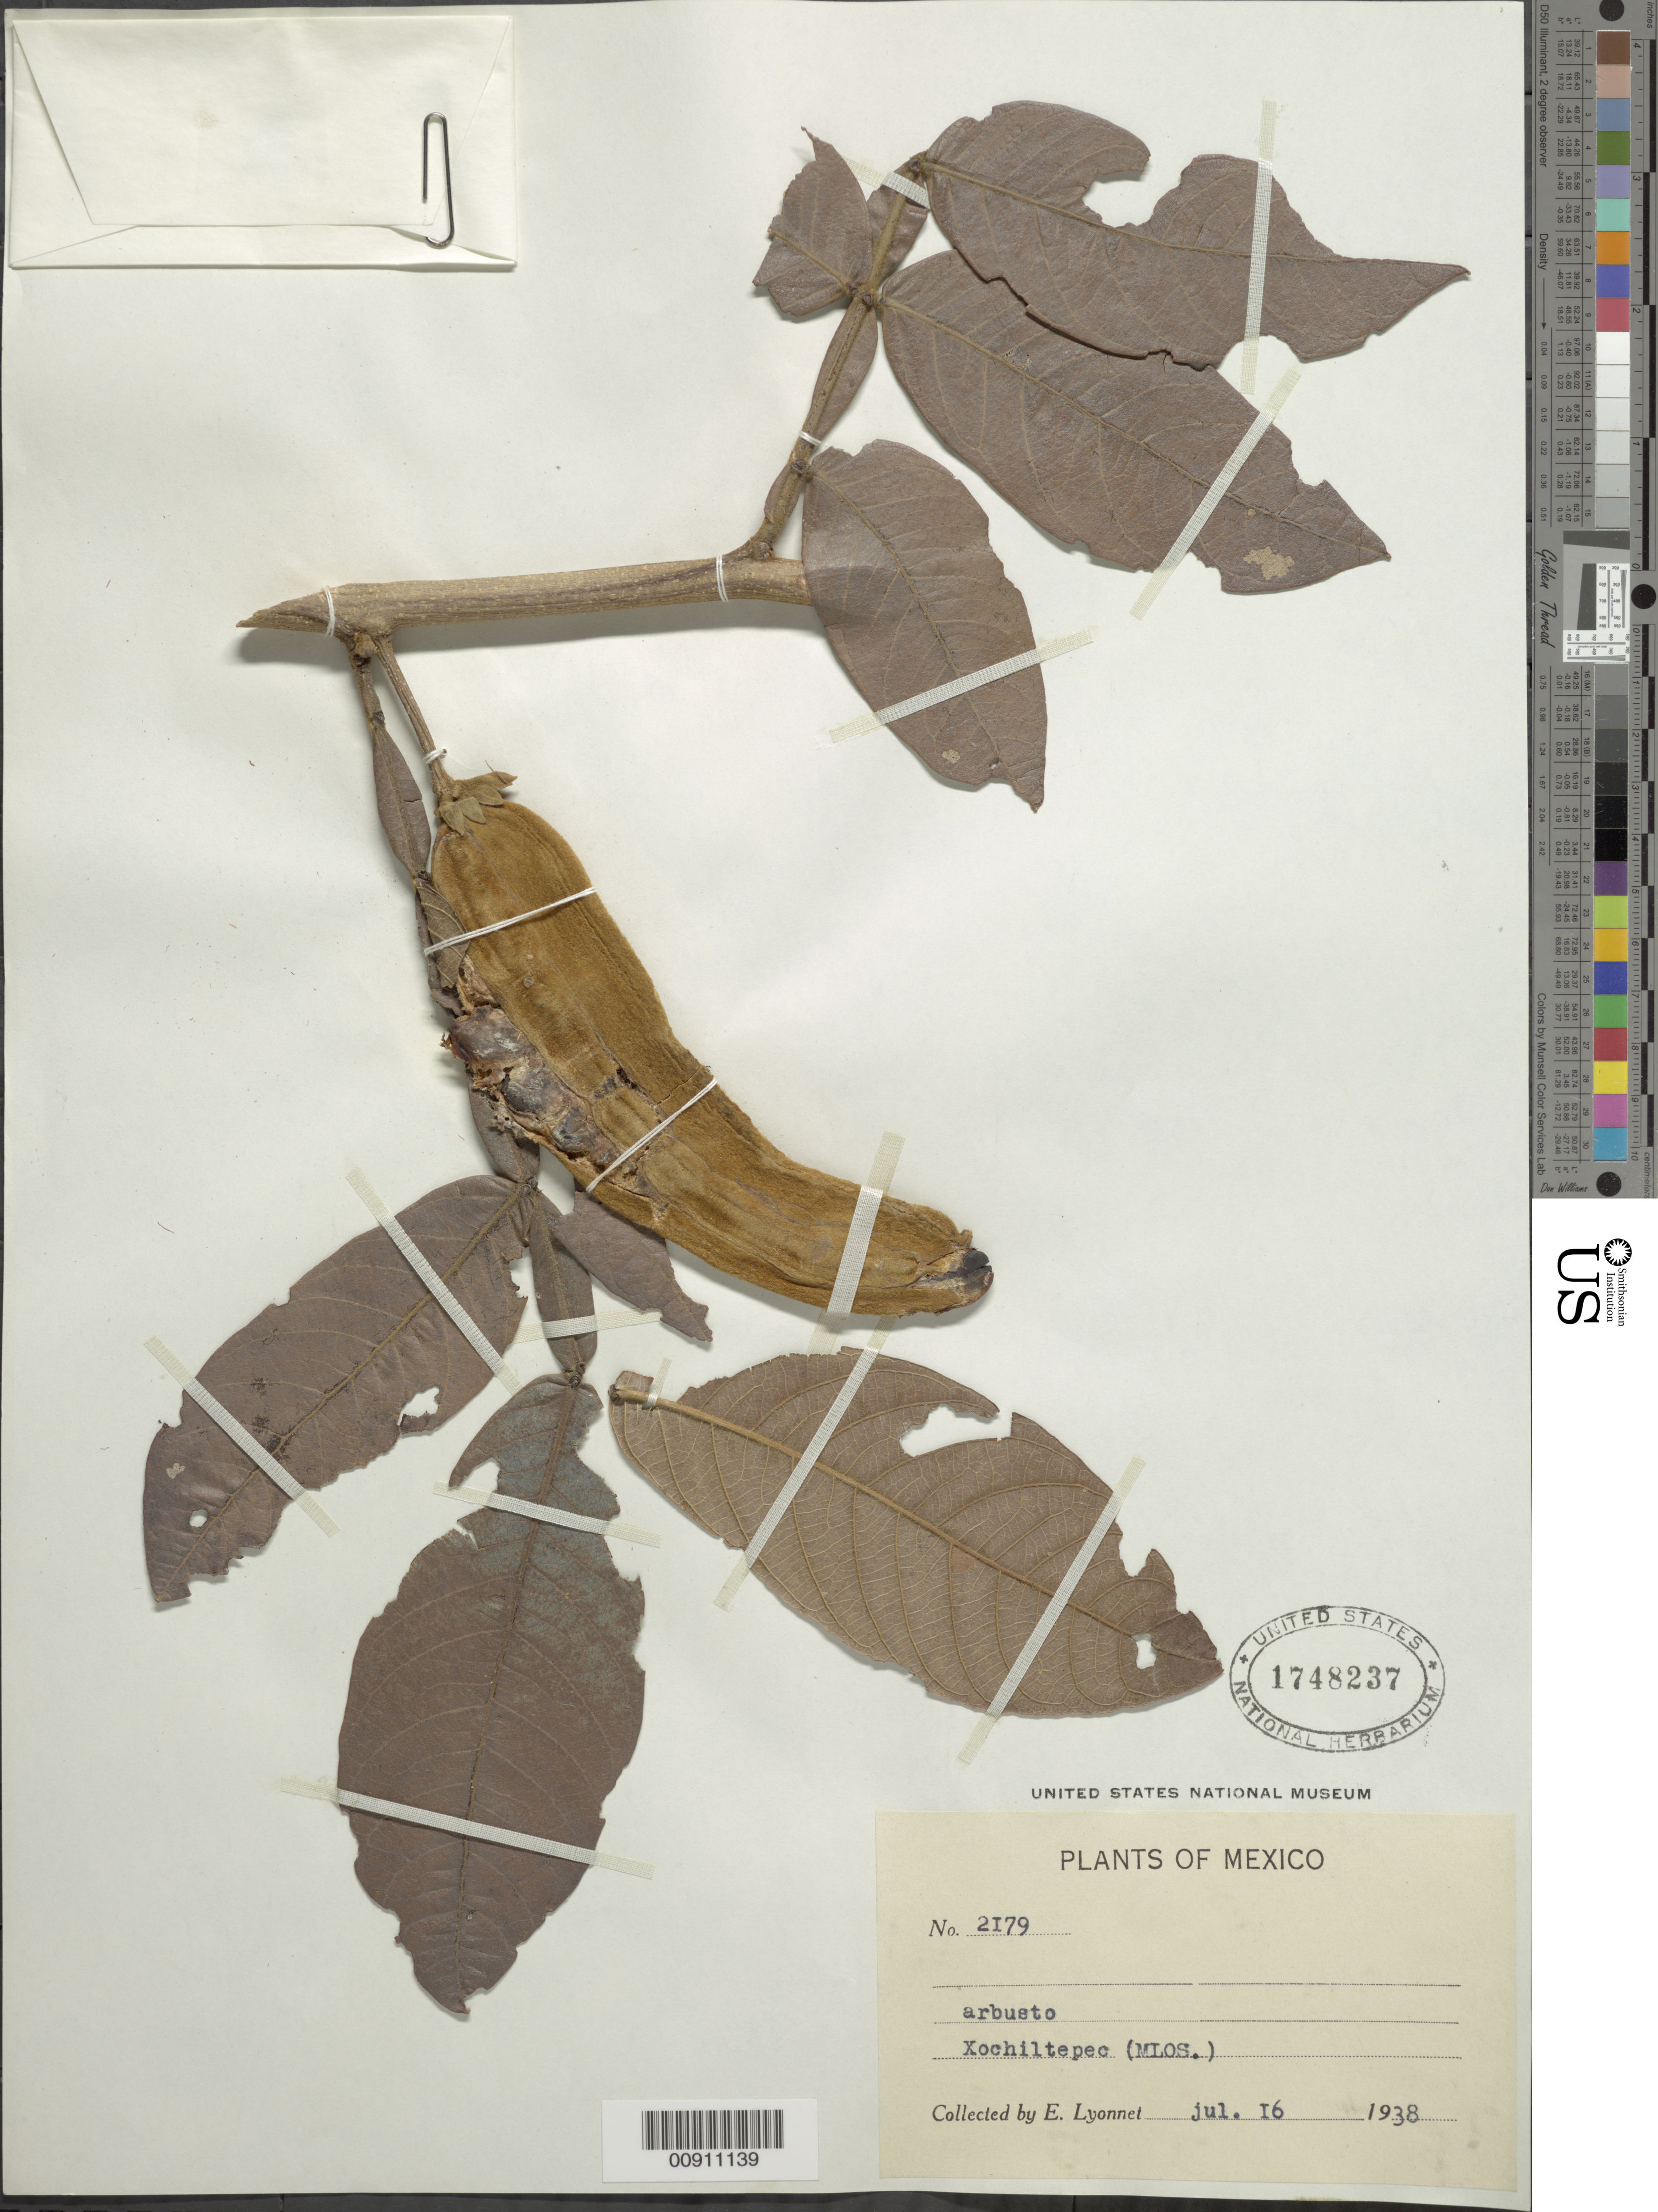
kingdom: Plantae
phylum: Tracheophyta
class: Magnoliopsida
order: Fabales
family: Fabaceae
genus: Inga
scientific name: Inga sp.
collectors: Bro. E. Lyonnet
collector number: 2179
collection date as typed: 16 Jul 1938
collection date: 1938-07-16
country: Mexico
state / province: Morelos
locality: Xochiltepec (Morelos).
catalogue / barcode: US 1748237